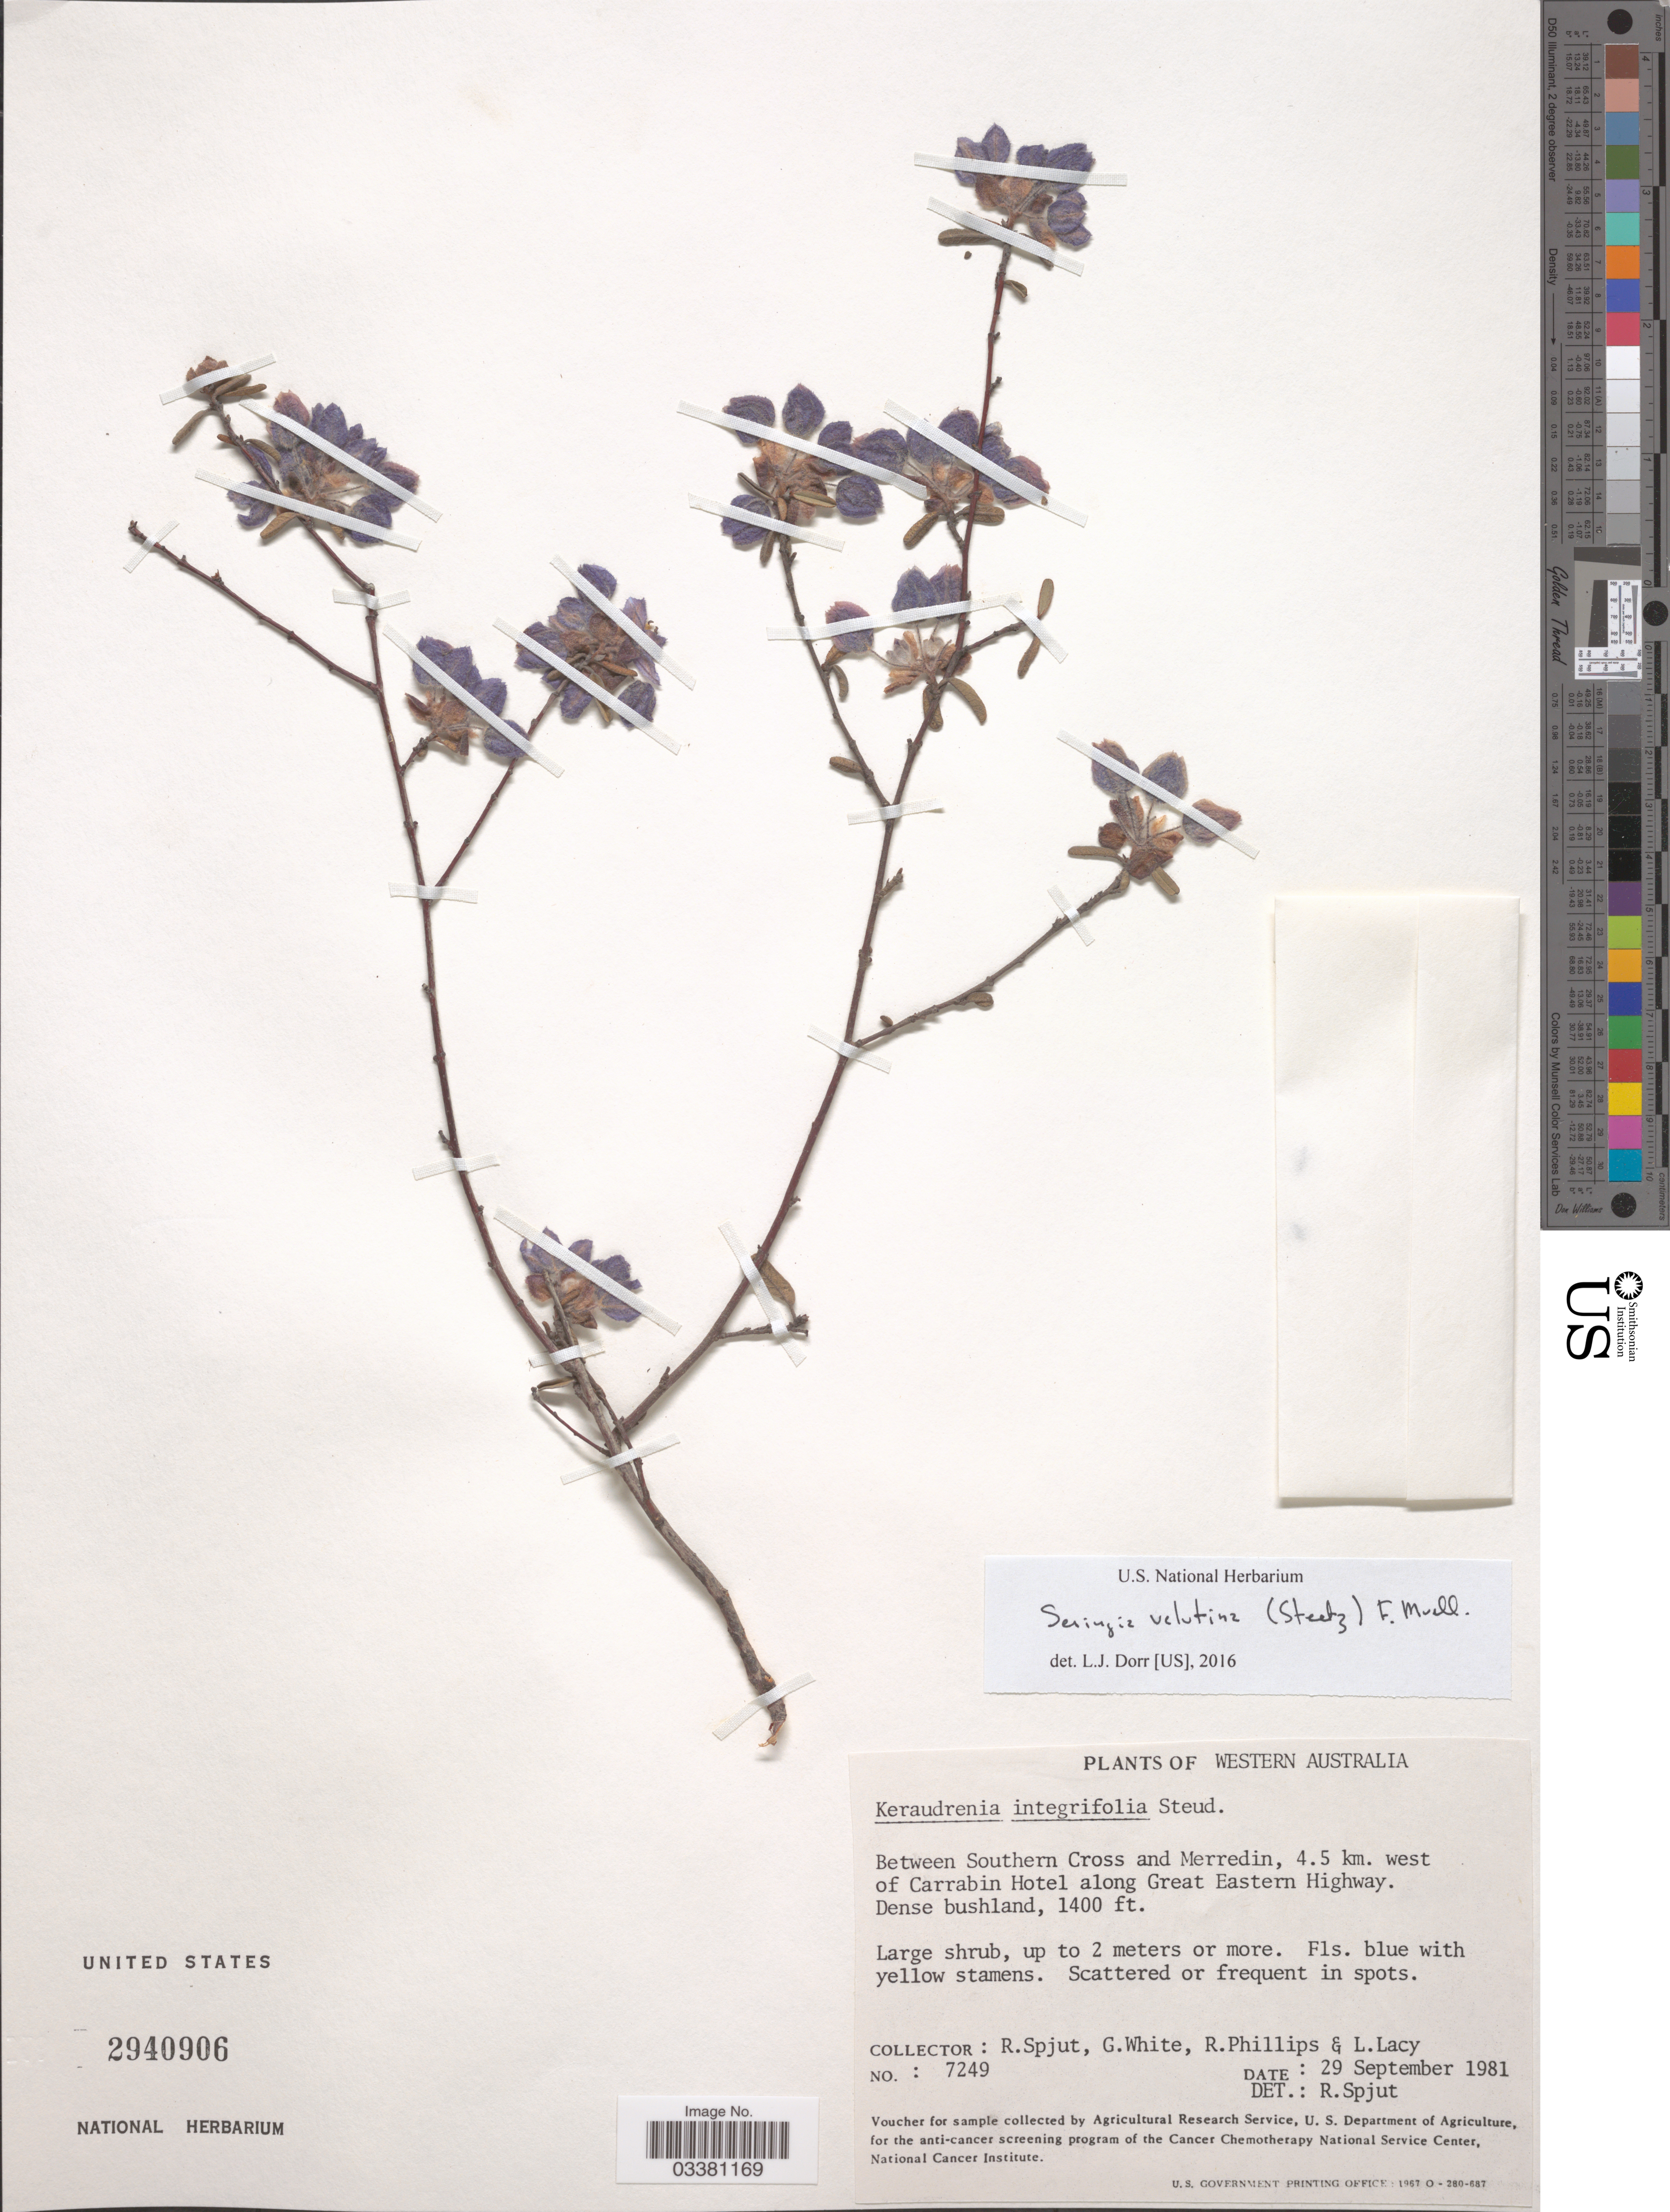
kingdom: Plantae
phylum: Tracheophyta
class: Magnoliopsida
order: Malvales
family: Malvaceae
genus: Seringia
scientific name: Seringia velutina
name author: F. Muell.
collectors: R. Spjut, G. White, R. Phillips & L. Lacy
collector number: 7249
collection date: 1981-09-29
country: Australia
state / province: Western Australia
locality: Between Southern Cross and Merredin, 4.5 km. west of Carrabin Hotel along Great Eastern Highway.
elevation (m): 427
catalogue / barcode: US 2940906